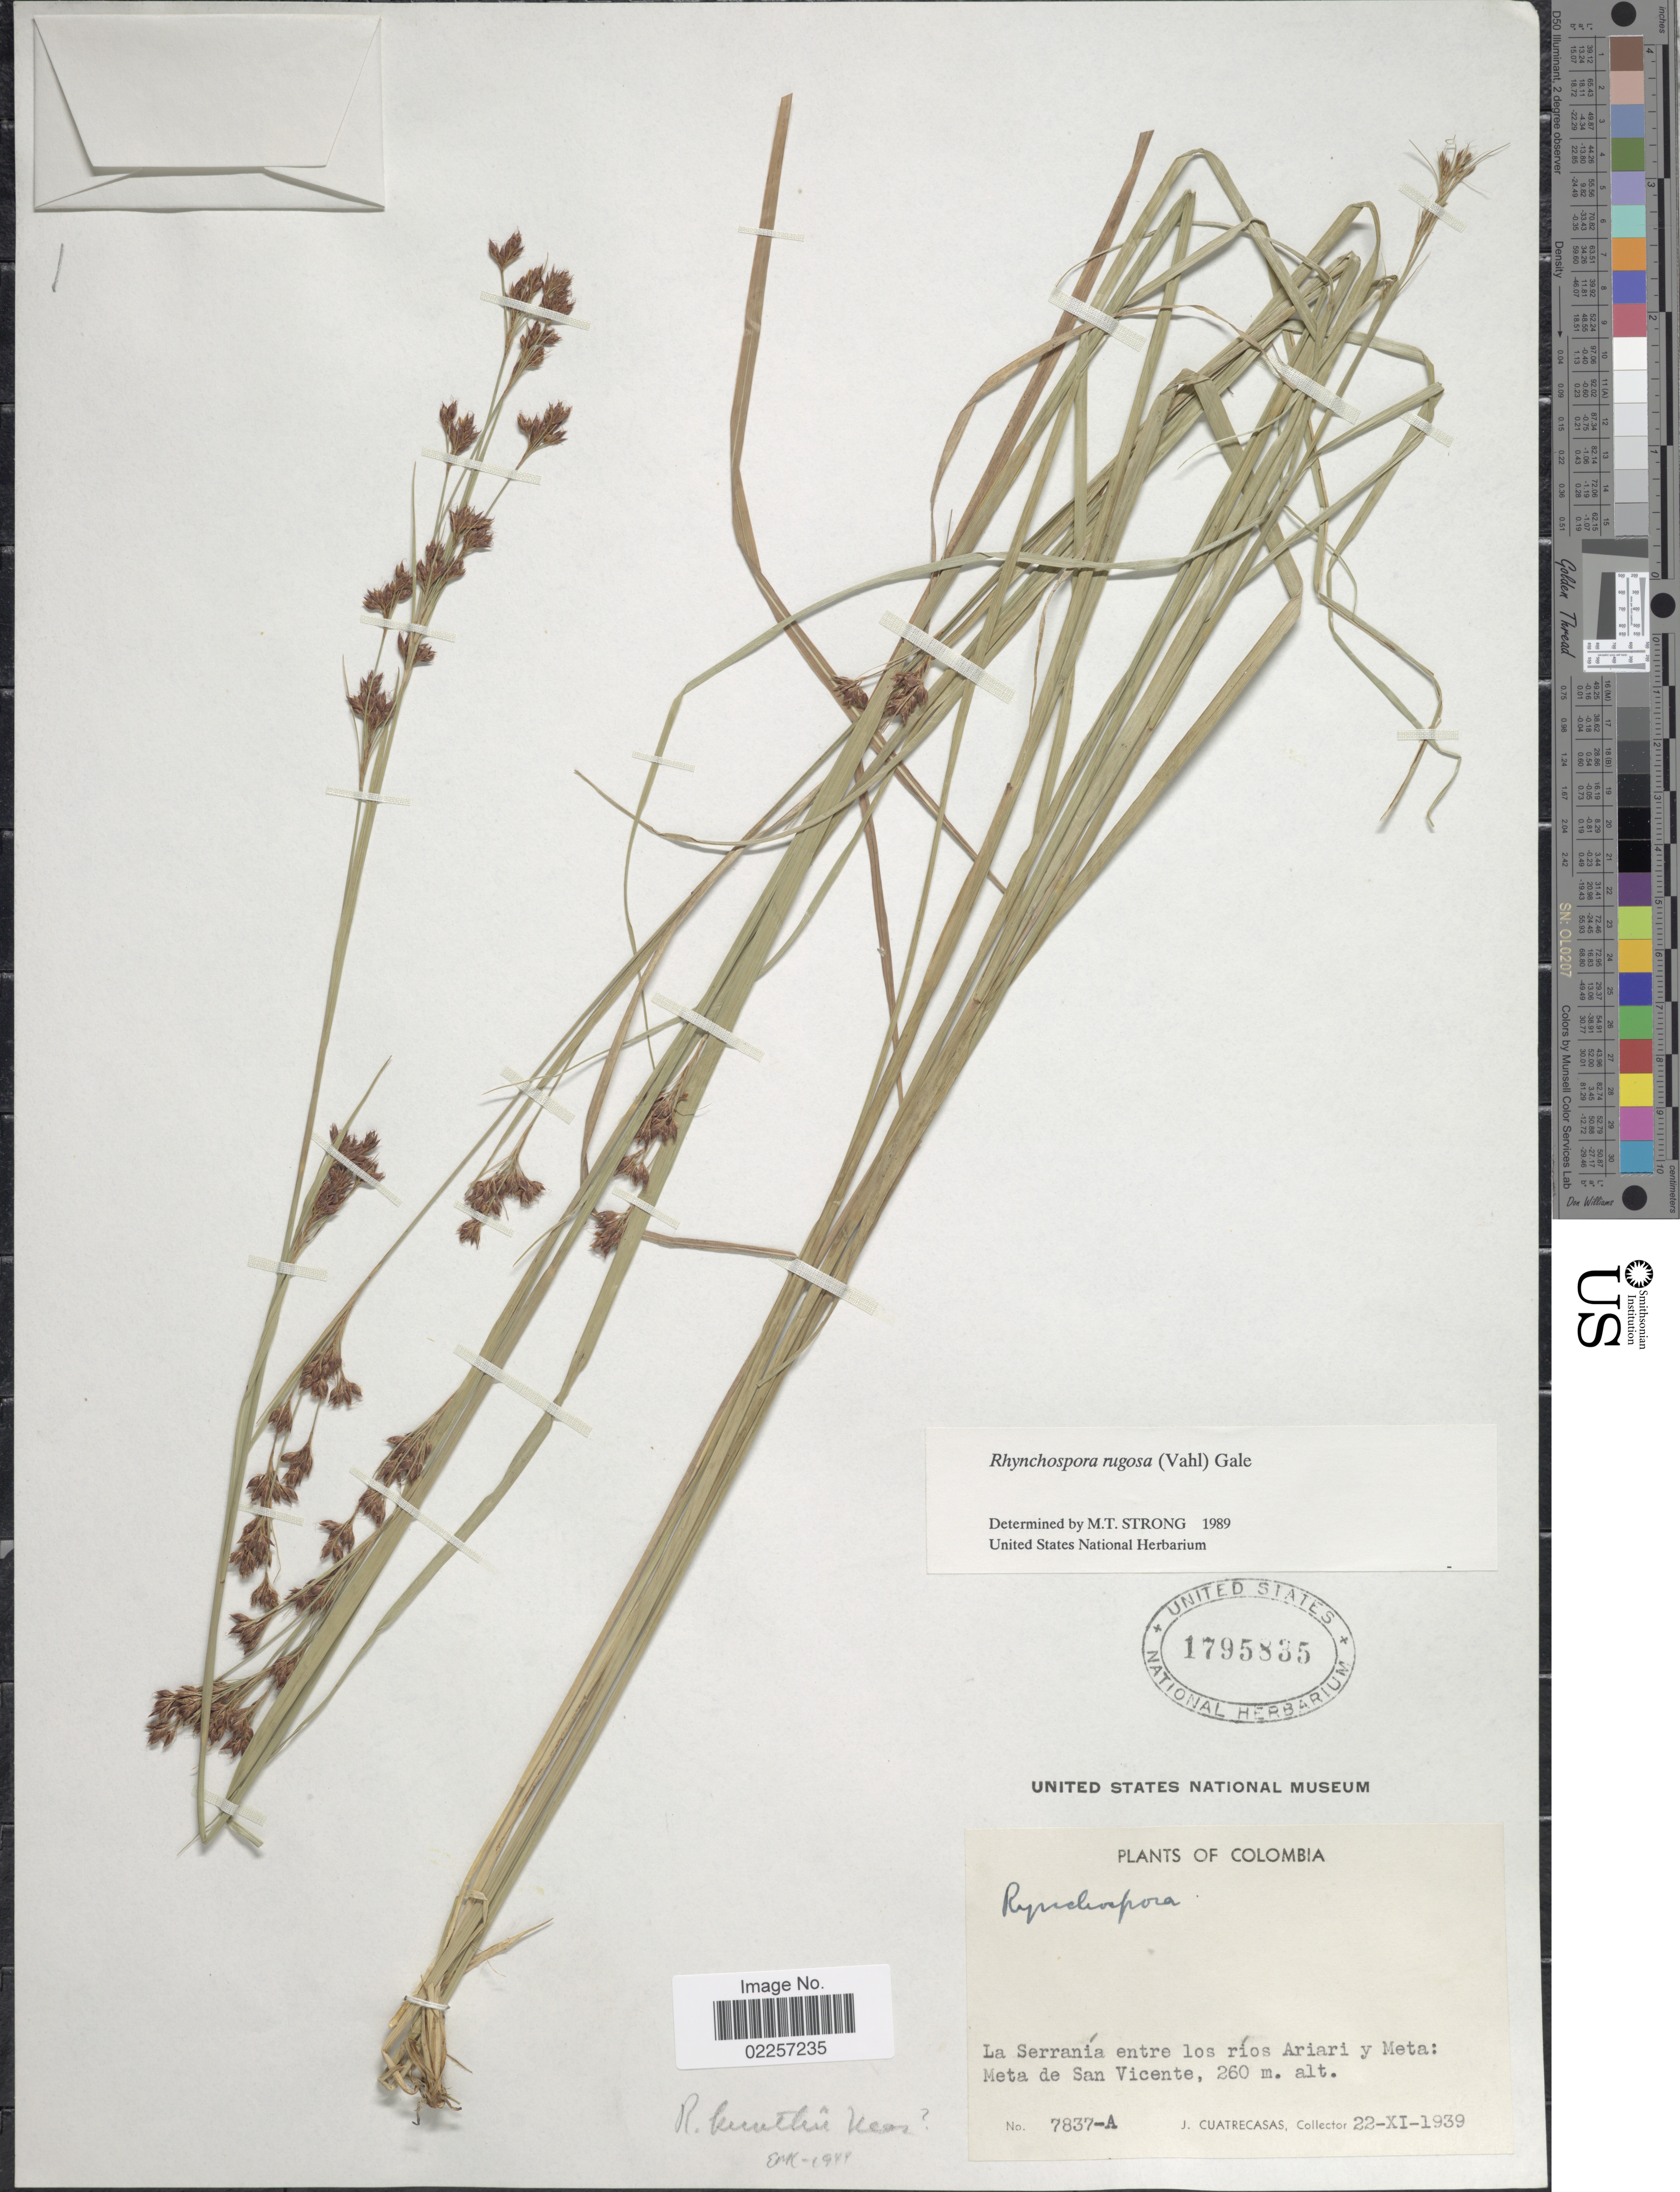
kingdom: Plantae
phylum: Tracheophyta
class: Liliopsida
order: Poales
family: Cyperaceae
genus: Rhynchospora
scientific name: Rhynchospora rugosa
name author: (Vahl) Gale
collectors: J. Cuatrecasas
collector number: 7837-A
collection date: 1939-11-22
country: Colombia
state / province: Meta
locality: La Serrania entre los rios Ariari y Meta:Meta de San Vicenta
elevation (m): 260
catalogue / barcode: US 1795835